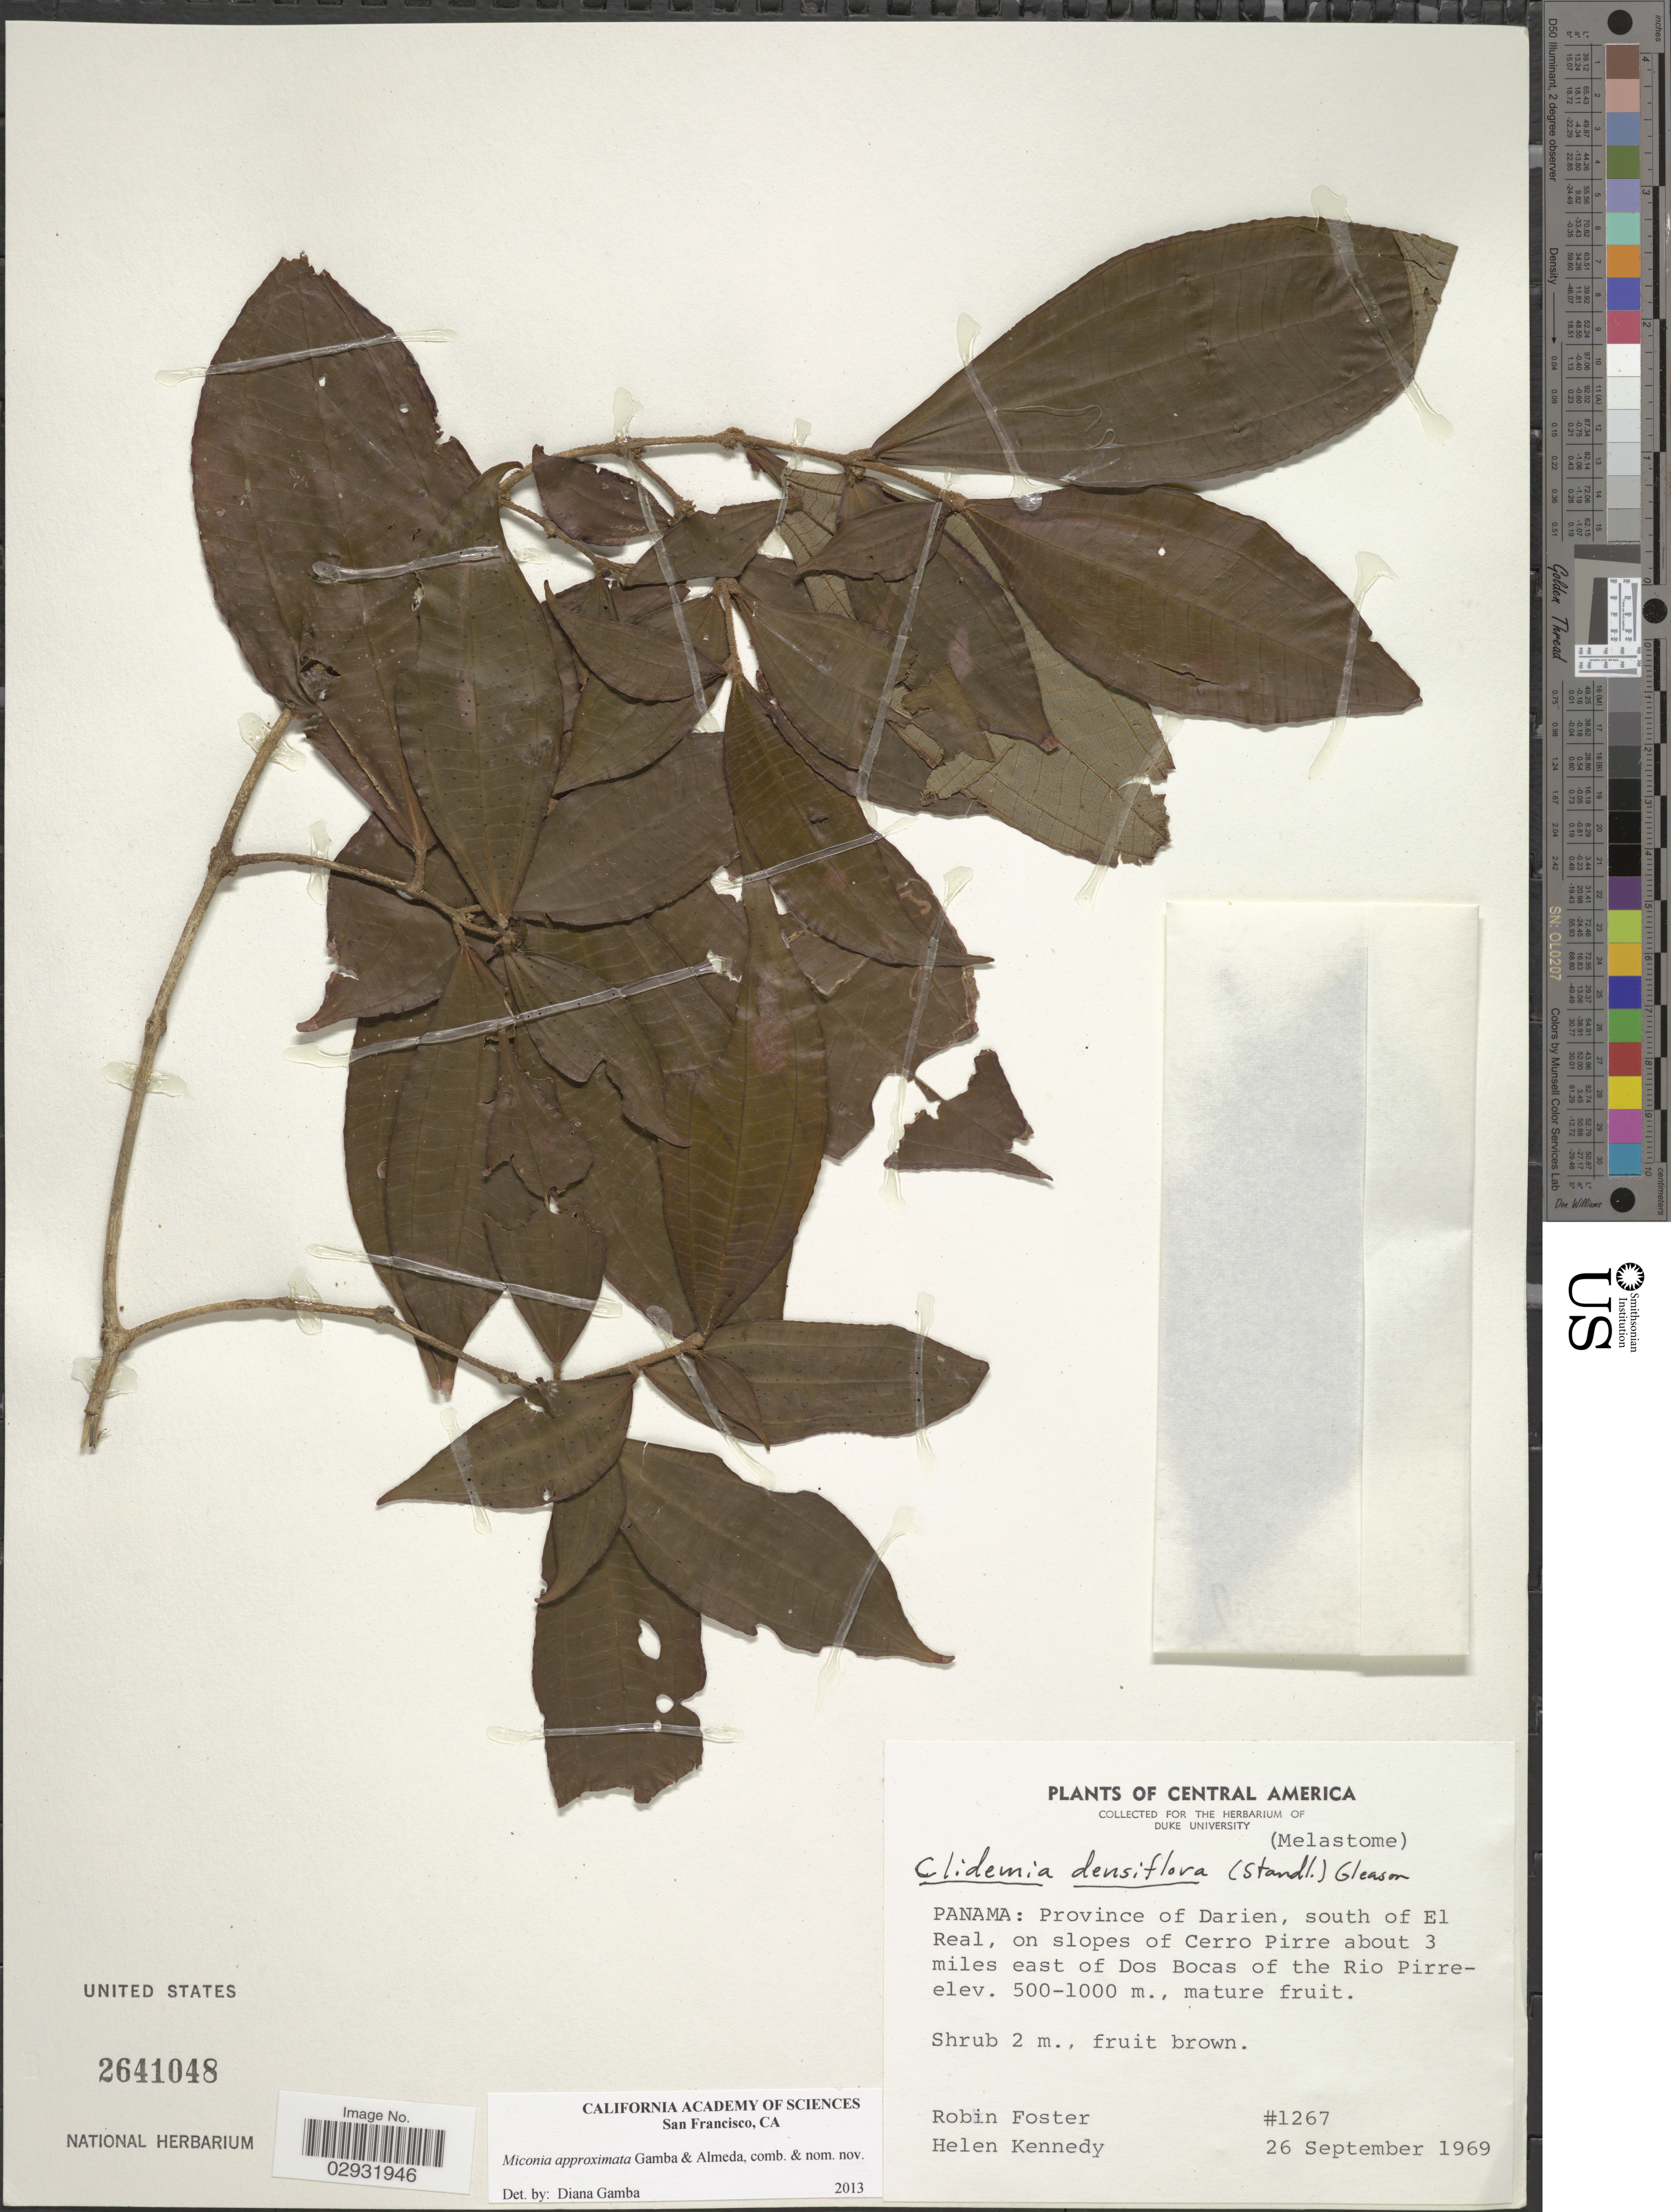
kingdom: Plantae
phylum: Tracheophyta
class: Magnoliopsida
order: Myrtales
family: Melastomataceae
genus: Miconia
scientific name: Miconia approximata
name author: Gamba & Almeda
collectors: R. B. Foster & H. Kennedy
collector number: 1267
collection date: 1969-09-26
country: Panama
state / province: Darién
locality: Province of Darien, south of El Real, on slopes of Cerro Pirre about 3 miles east of Dos Bocas of the Rio Pirre.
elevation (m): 500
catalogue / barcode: US 2641048